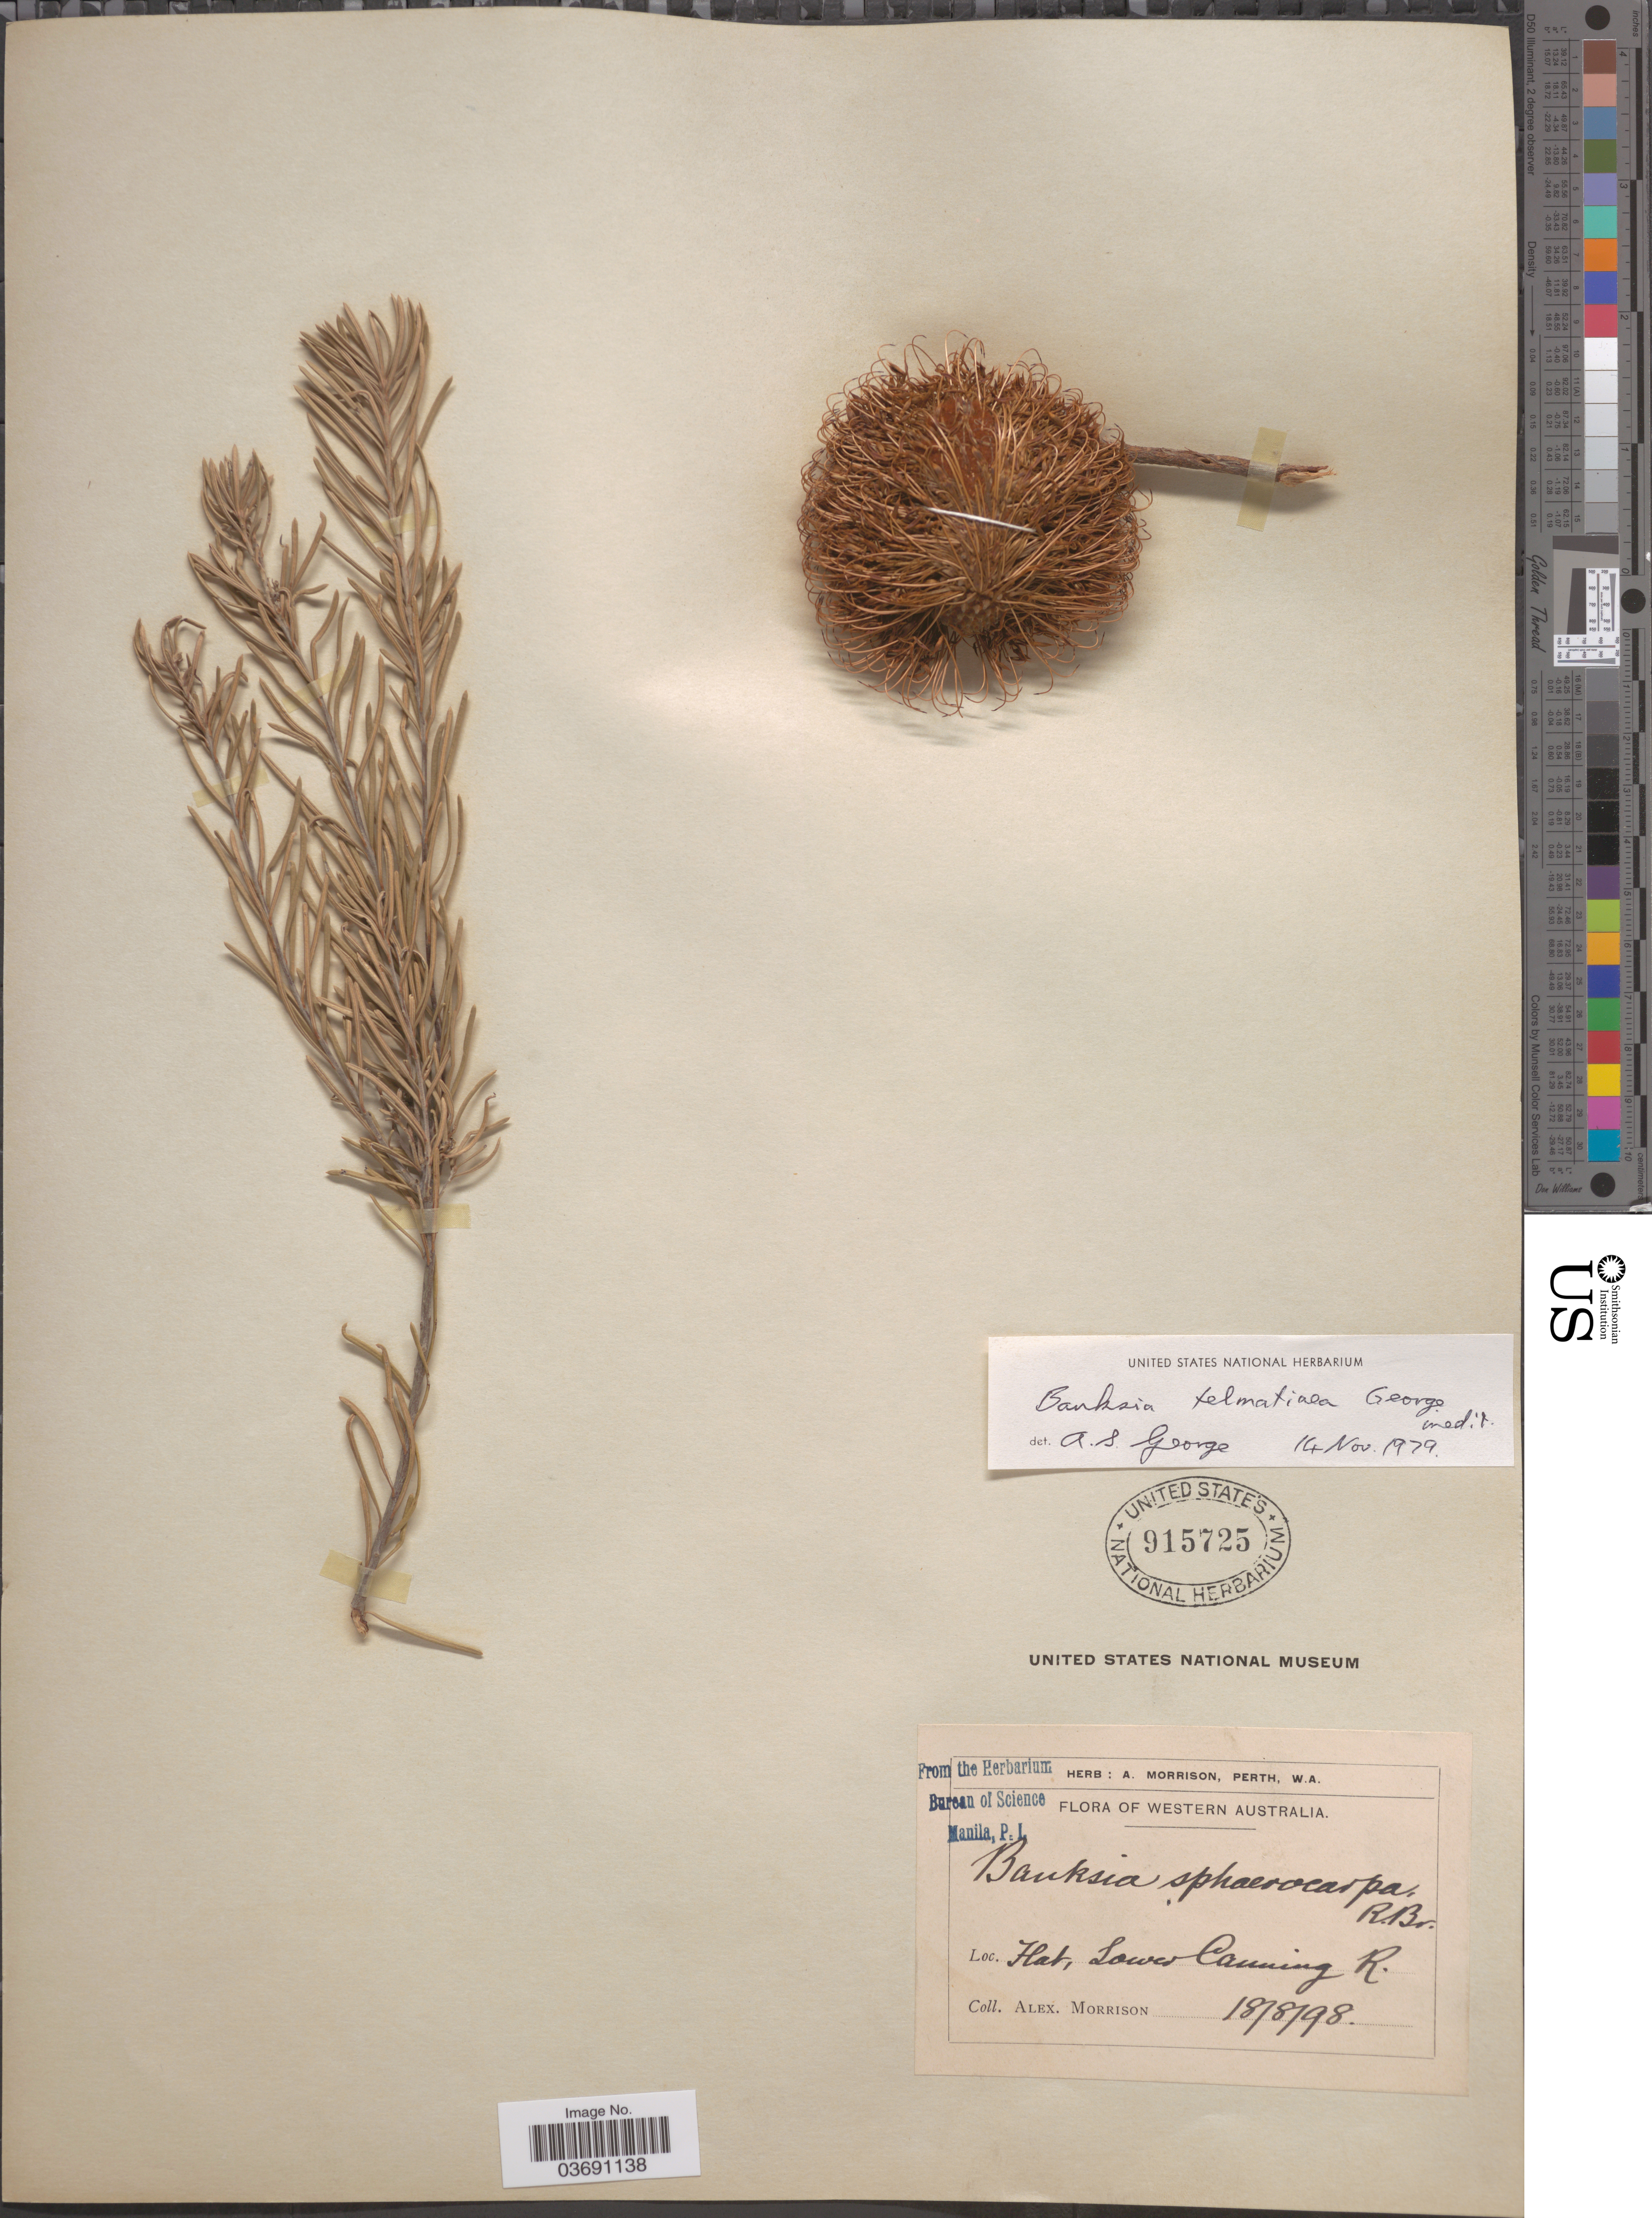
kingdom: Plantae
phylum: Tracheophyta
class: Magnoliopsida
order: Proteales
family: Proteaceae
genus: Banksia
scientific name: Banksia telmatiaea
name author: A.S. George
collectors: A. Morrison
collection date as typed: Transcribed d/m/y: 18/8/98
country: Australia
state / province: Western Australia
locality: Flat, Cannington, Lower Canning R.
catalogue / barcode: US 915725